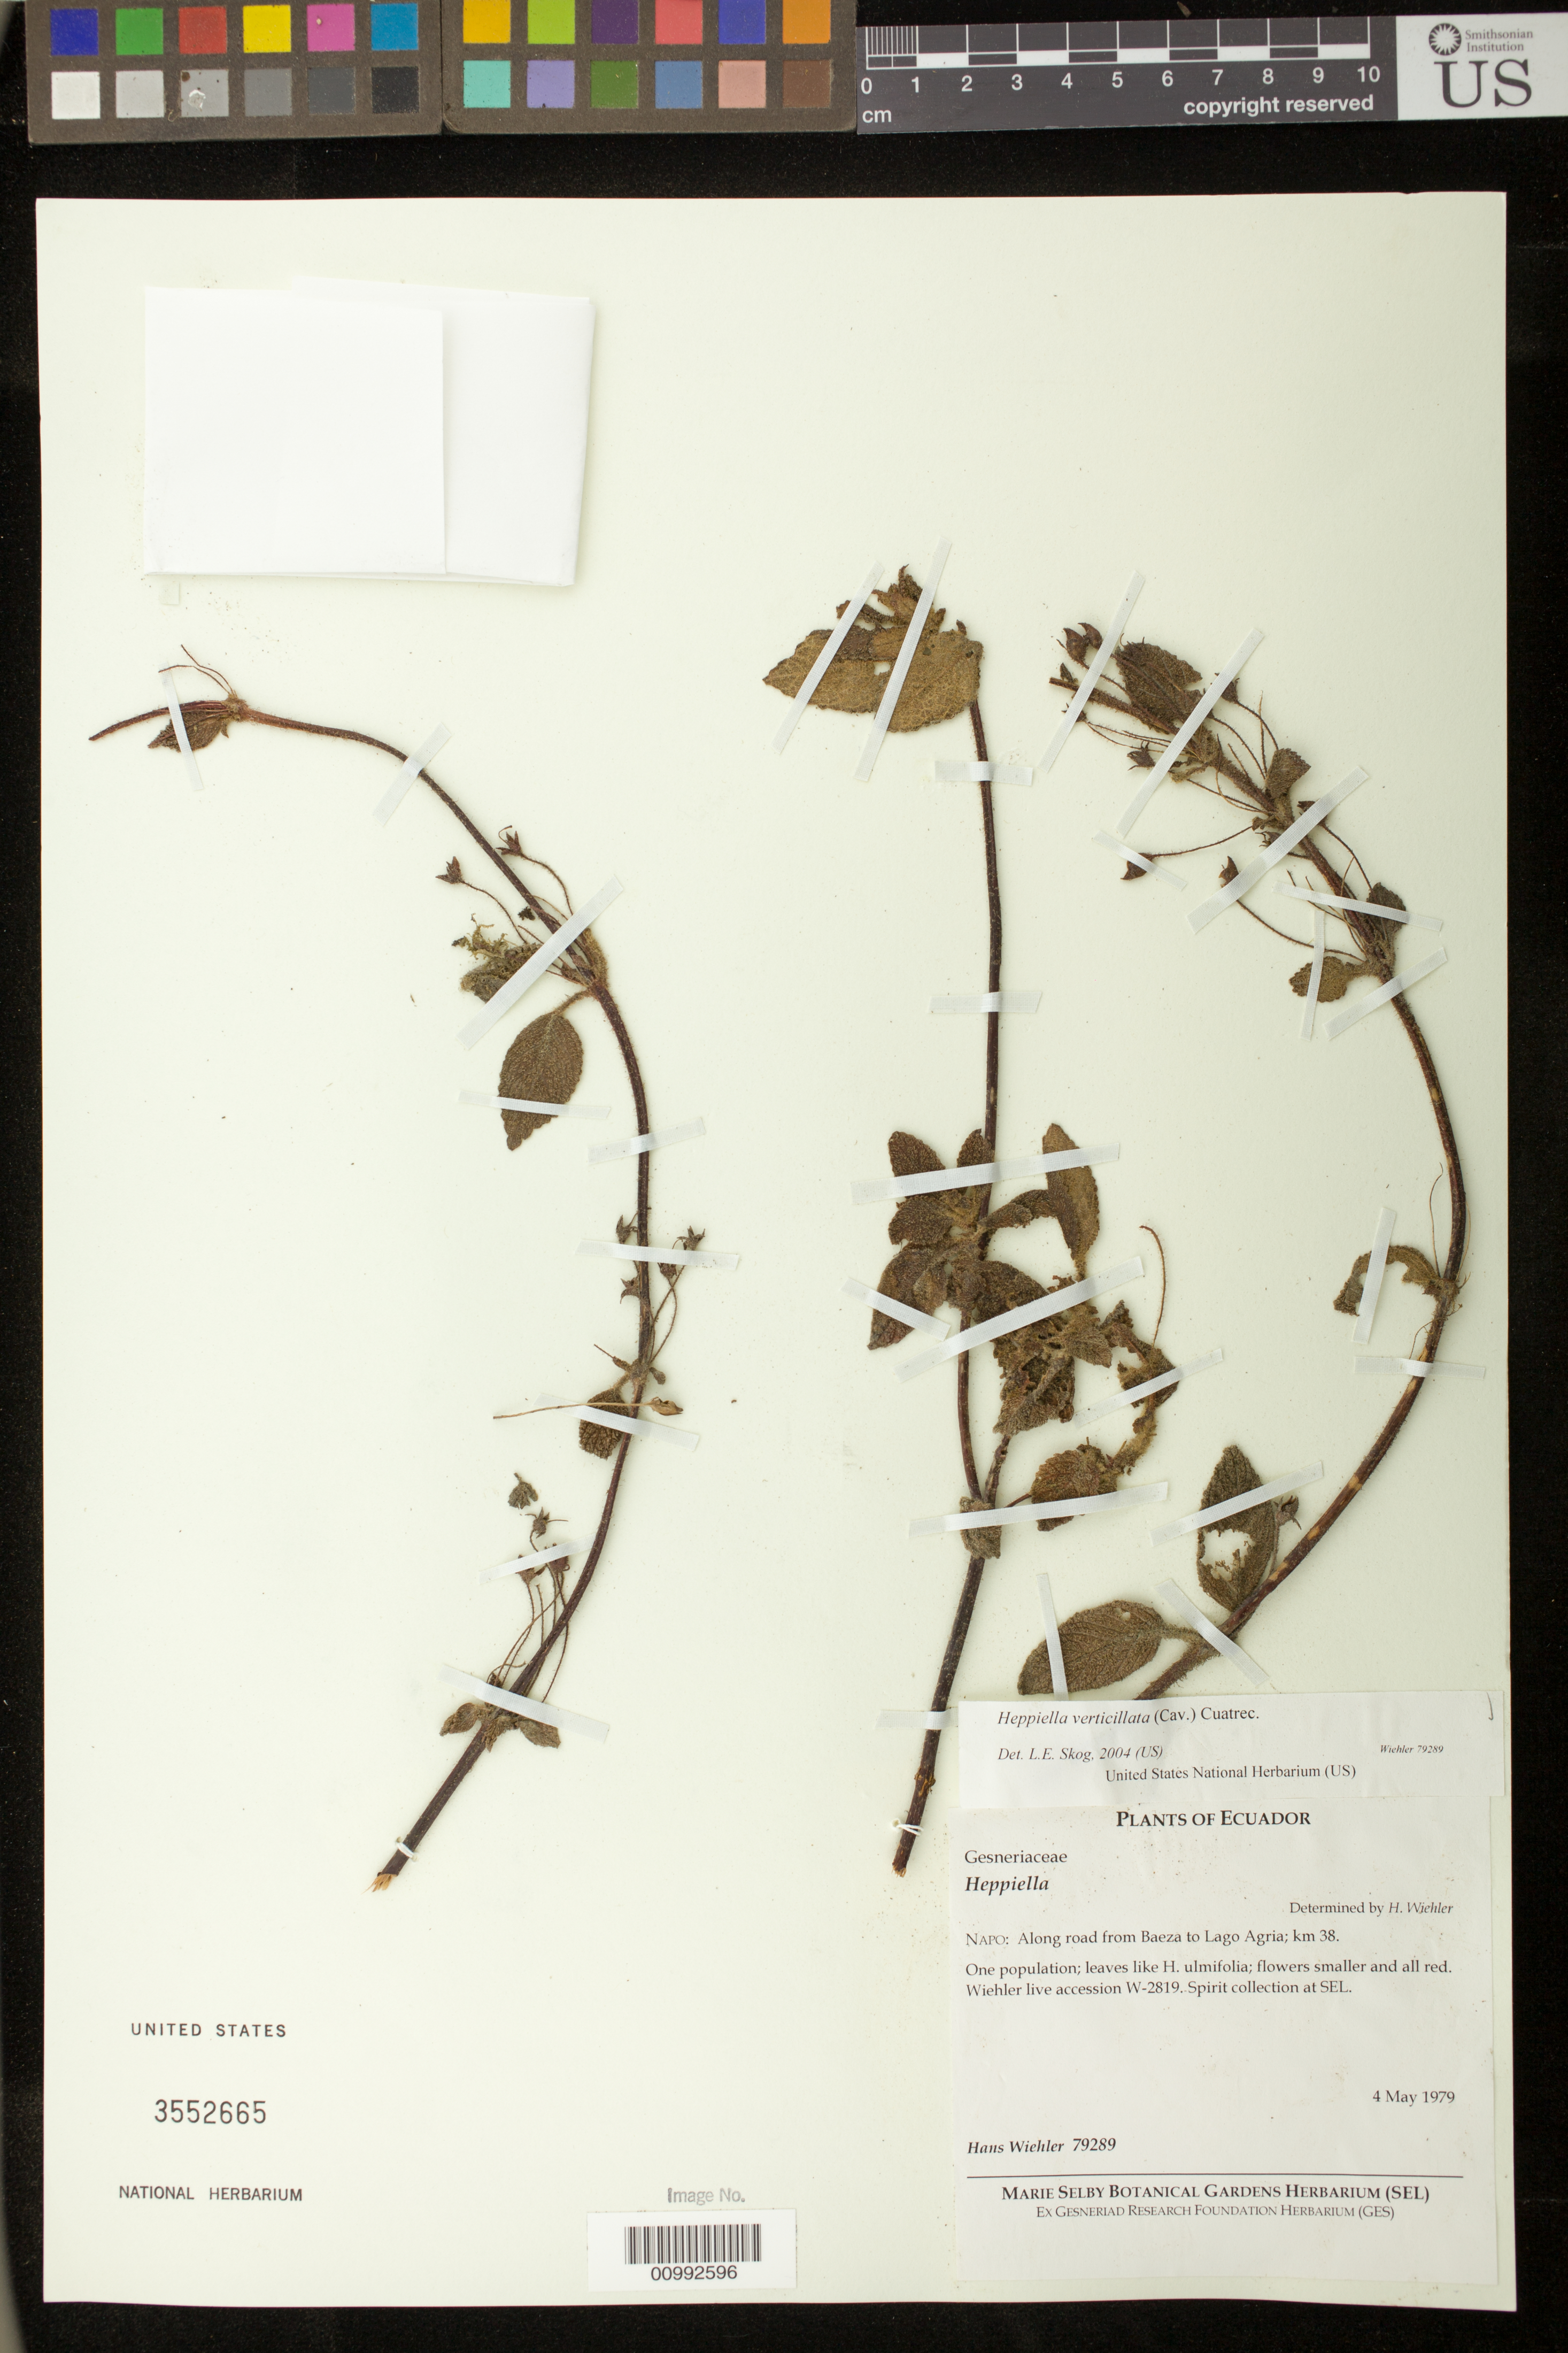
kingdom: Plantae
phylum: Tracheophyta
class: Magnoliopsida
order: Lamiales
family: Gesneriaceae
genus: Heppiella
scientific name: Heppiella verticillata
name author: (Cav.) Cuatrec.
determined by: Skog, Laurence E.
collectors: H. J. Wiehler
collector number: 79289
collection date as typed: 04 May 1979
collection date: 1979-05-04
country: Ecuador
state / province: Napo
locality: Napo: along road from Baeza to Lago Agria; km 38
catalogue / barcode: US 3552665